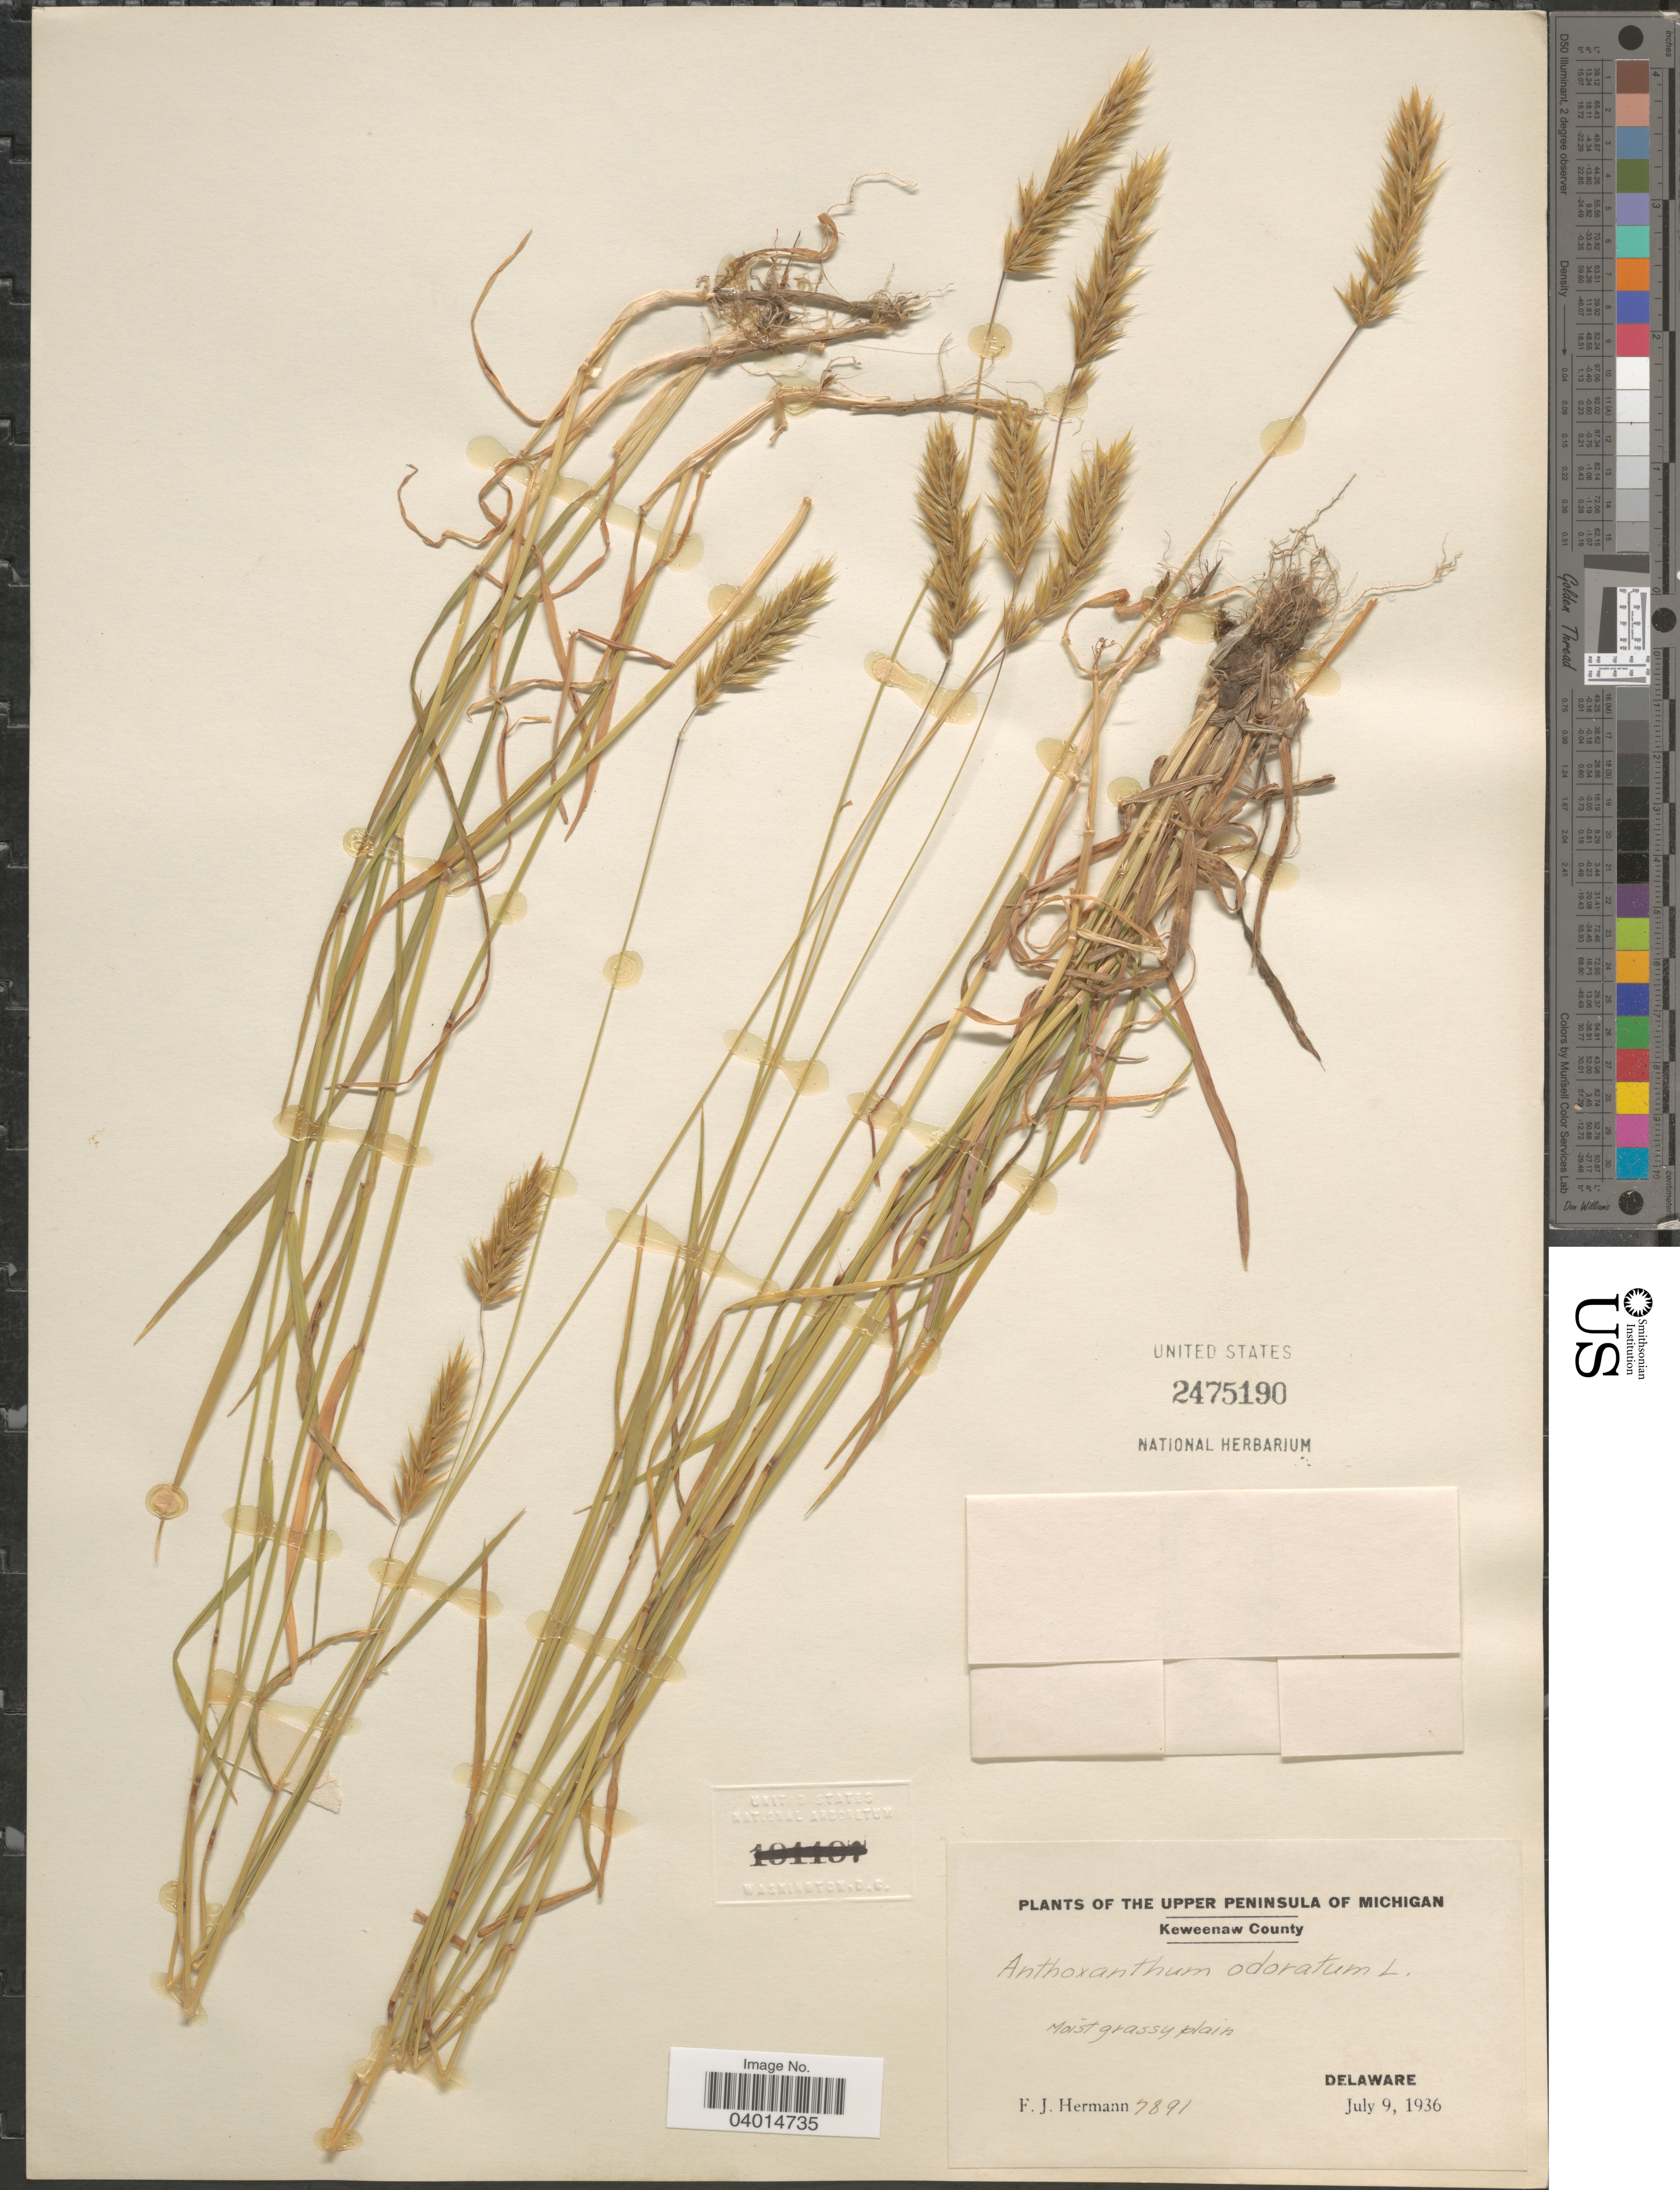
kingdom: Plantae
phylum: Tracheophyta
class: Liliopsida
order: Poales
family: Poaceae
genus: Anthoxanthum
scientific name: Anthoxanthum odoratum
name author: L.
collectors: F. J. Hermann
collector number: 7891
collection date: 1936-07-09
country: United States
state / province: Delaware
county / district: Keweenaw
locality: The Upper Peninsula of Michigan.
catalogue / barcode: US 2475190